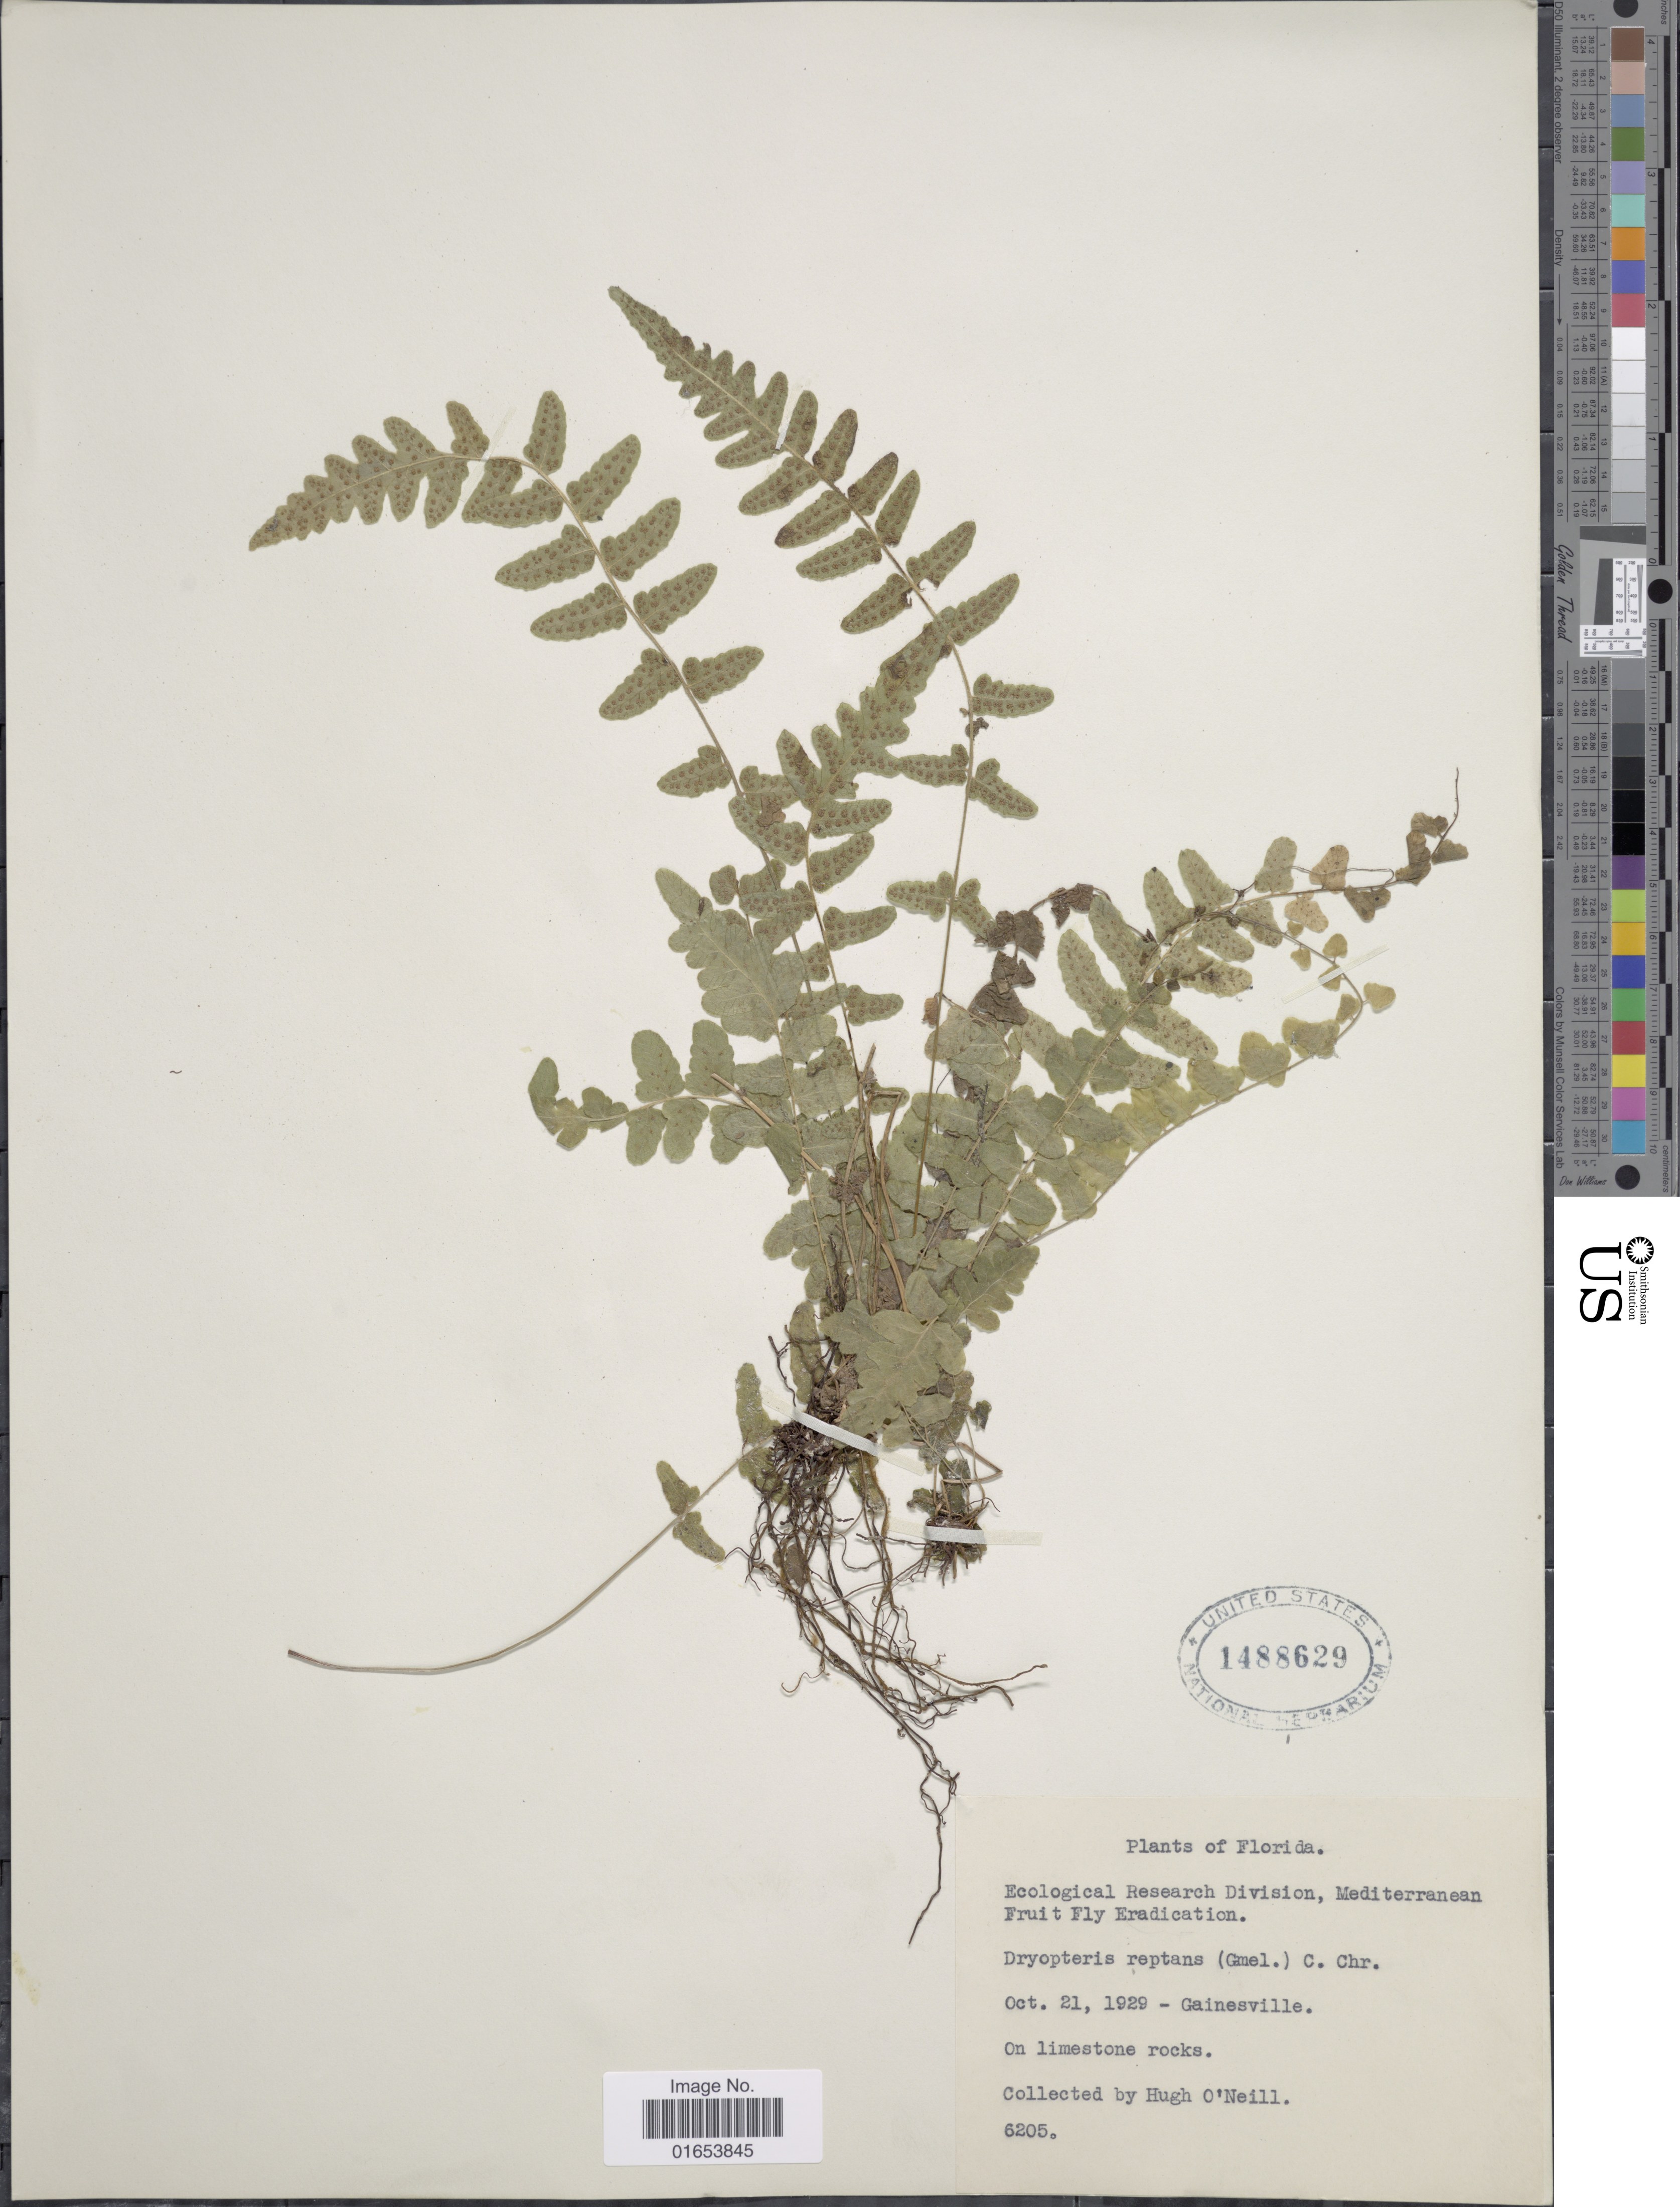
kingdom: Plantae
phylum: Tracheophyta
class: Polypodiopsida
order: Polypodiales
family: Thelypteridaceae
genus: Goniopteris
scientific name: Goniopteris reptans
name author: (J.F. Gmel.) C. Presl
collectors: H. T. O' Neill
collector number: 6205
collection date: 1929-10-21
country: United States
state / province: Florida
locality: Gainesville, on limestone rocks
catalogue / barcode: US 1488629